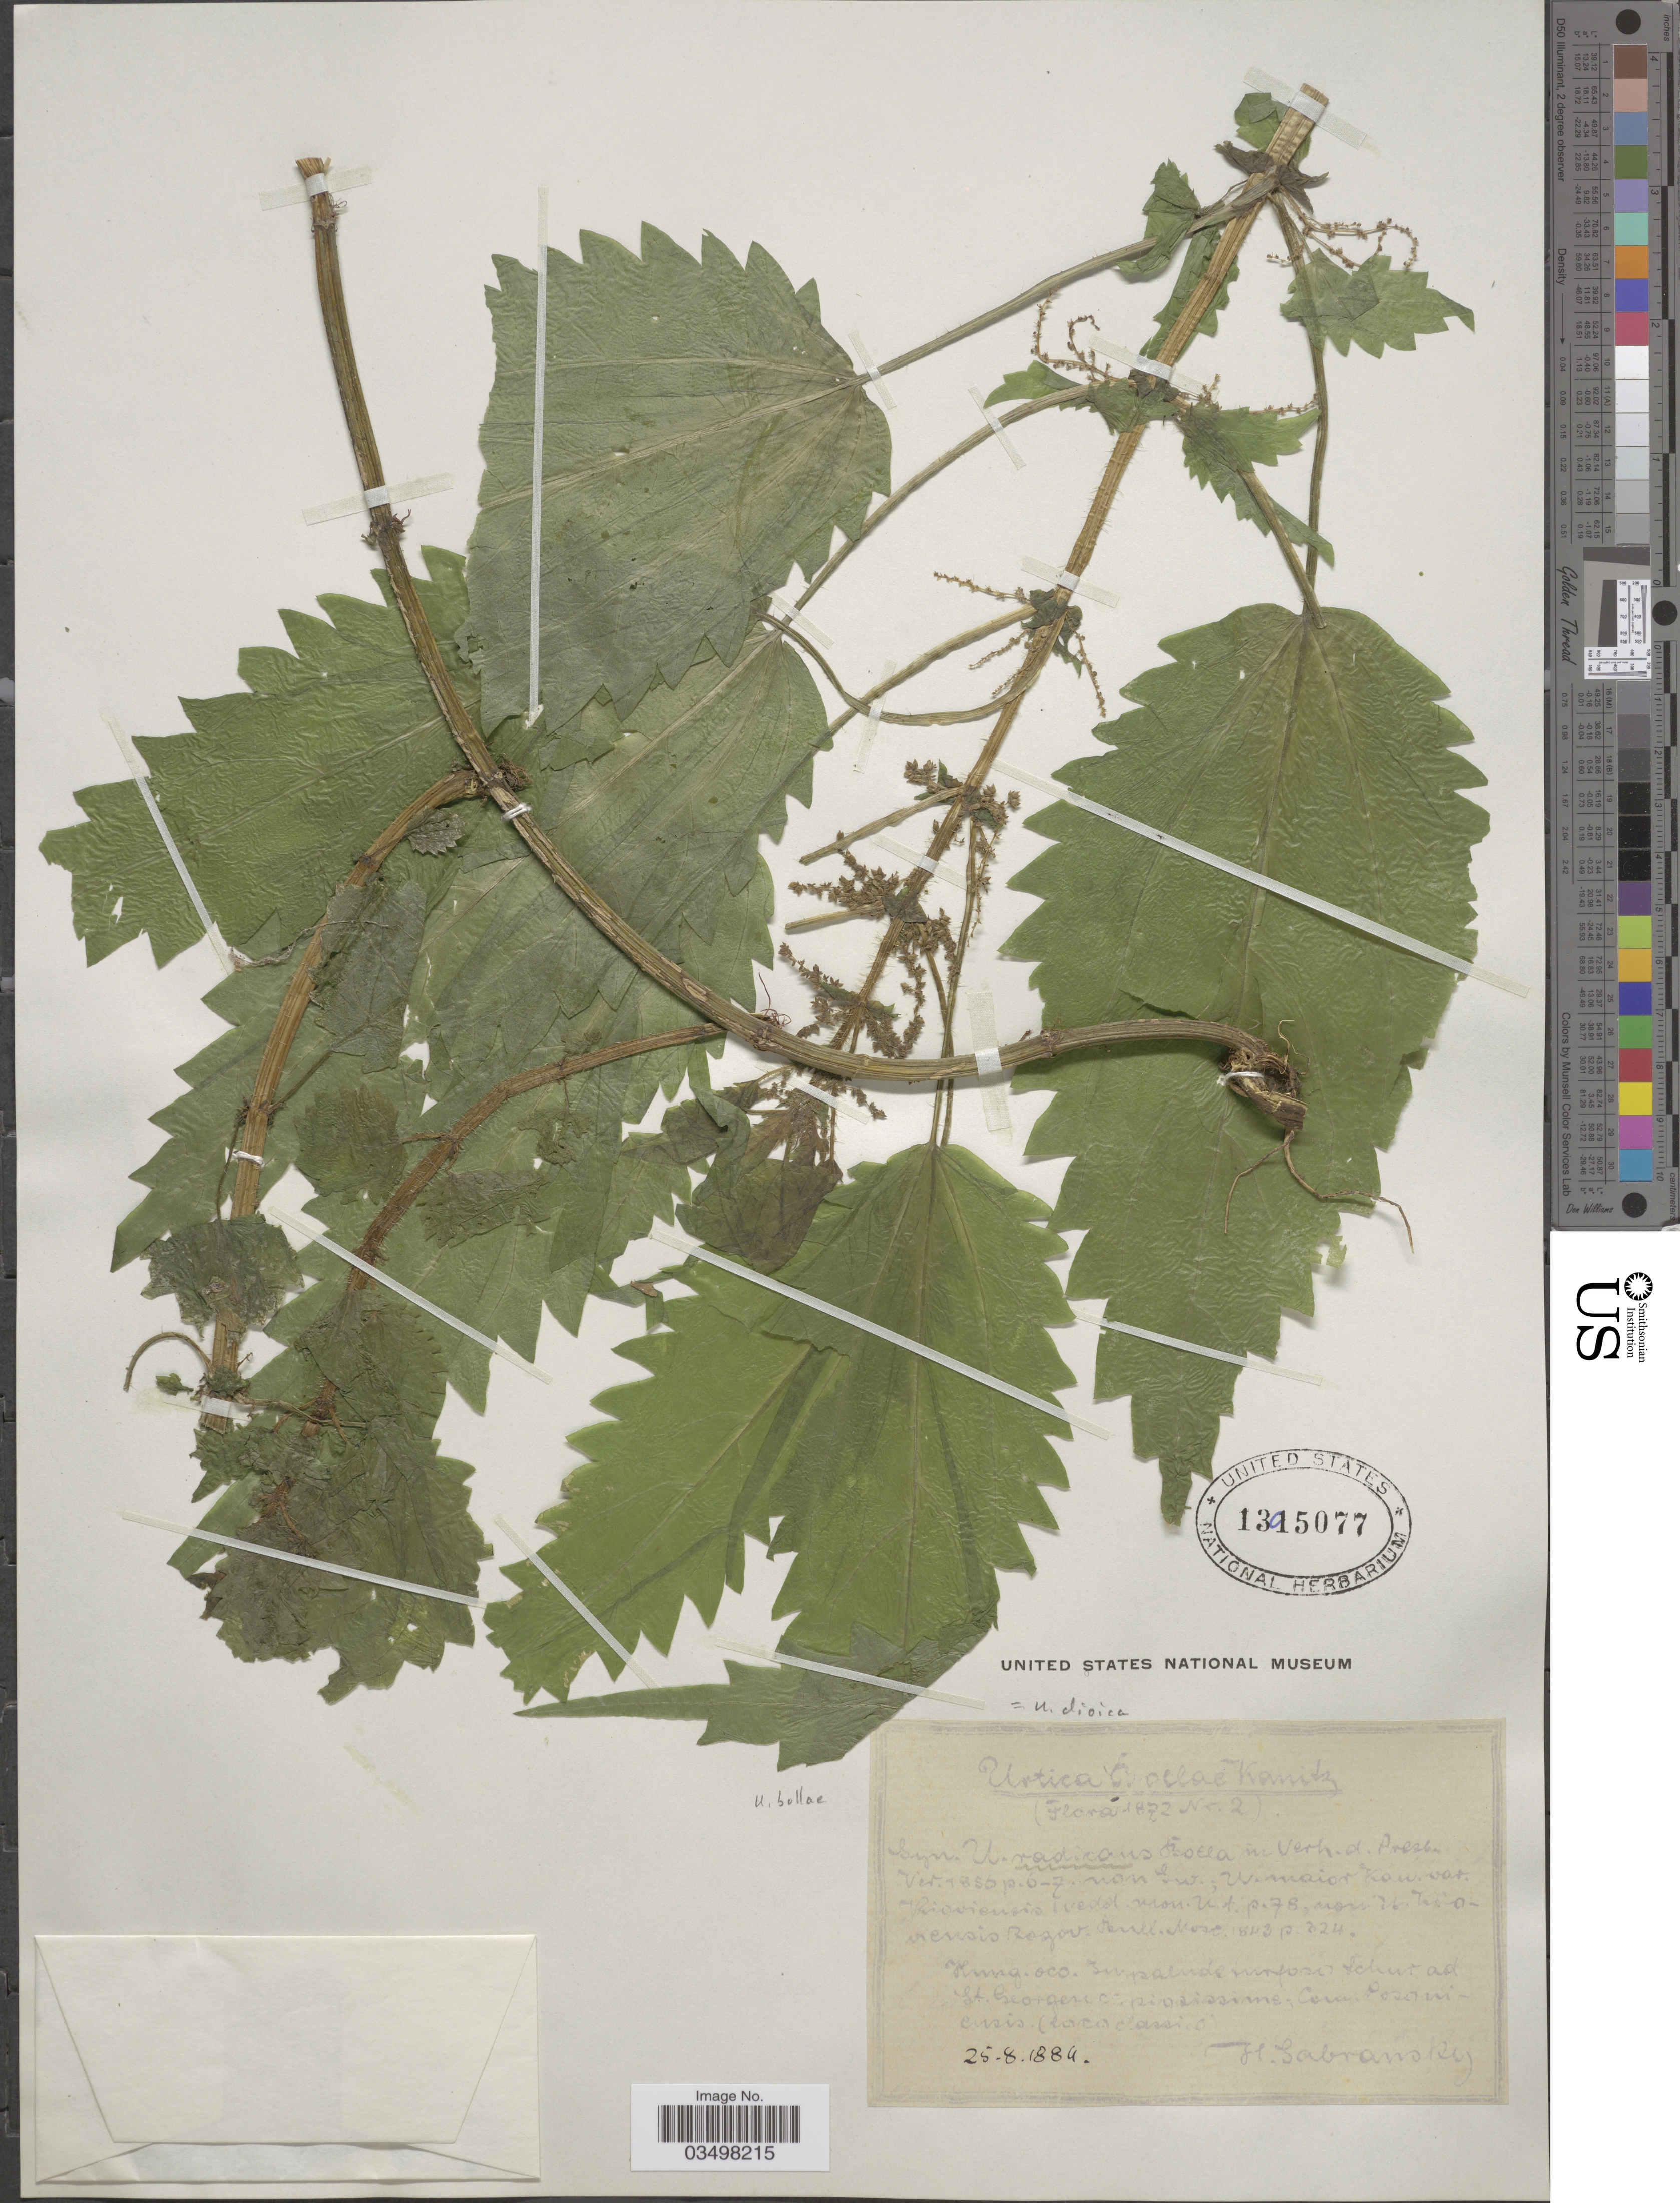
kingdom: Plantae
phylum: Tracheophyta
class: Magnoliopsida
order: Rosales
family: Urticaceae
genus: Urtica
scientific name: Urtica dioica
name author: L.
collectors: H. Sabransky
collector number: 2?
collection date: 1884-08-25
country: Hungary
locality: Hung. occ. In palude tirnfoso* Schur* ad St. Georgie.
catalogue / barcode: US 1395077